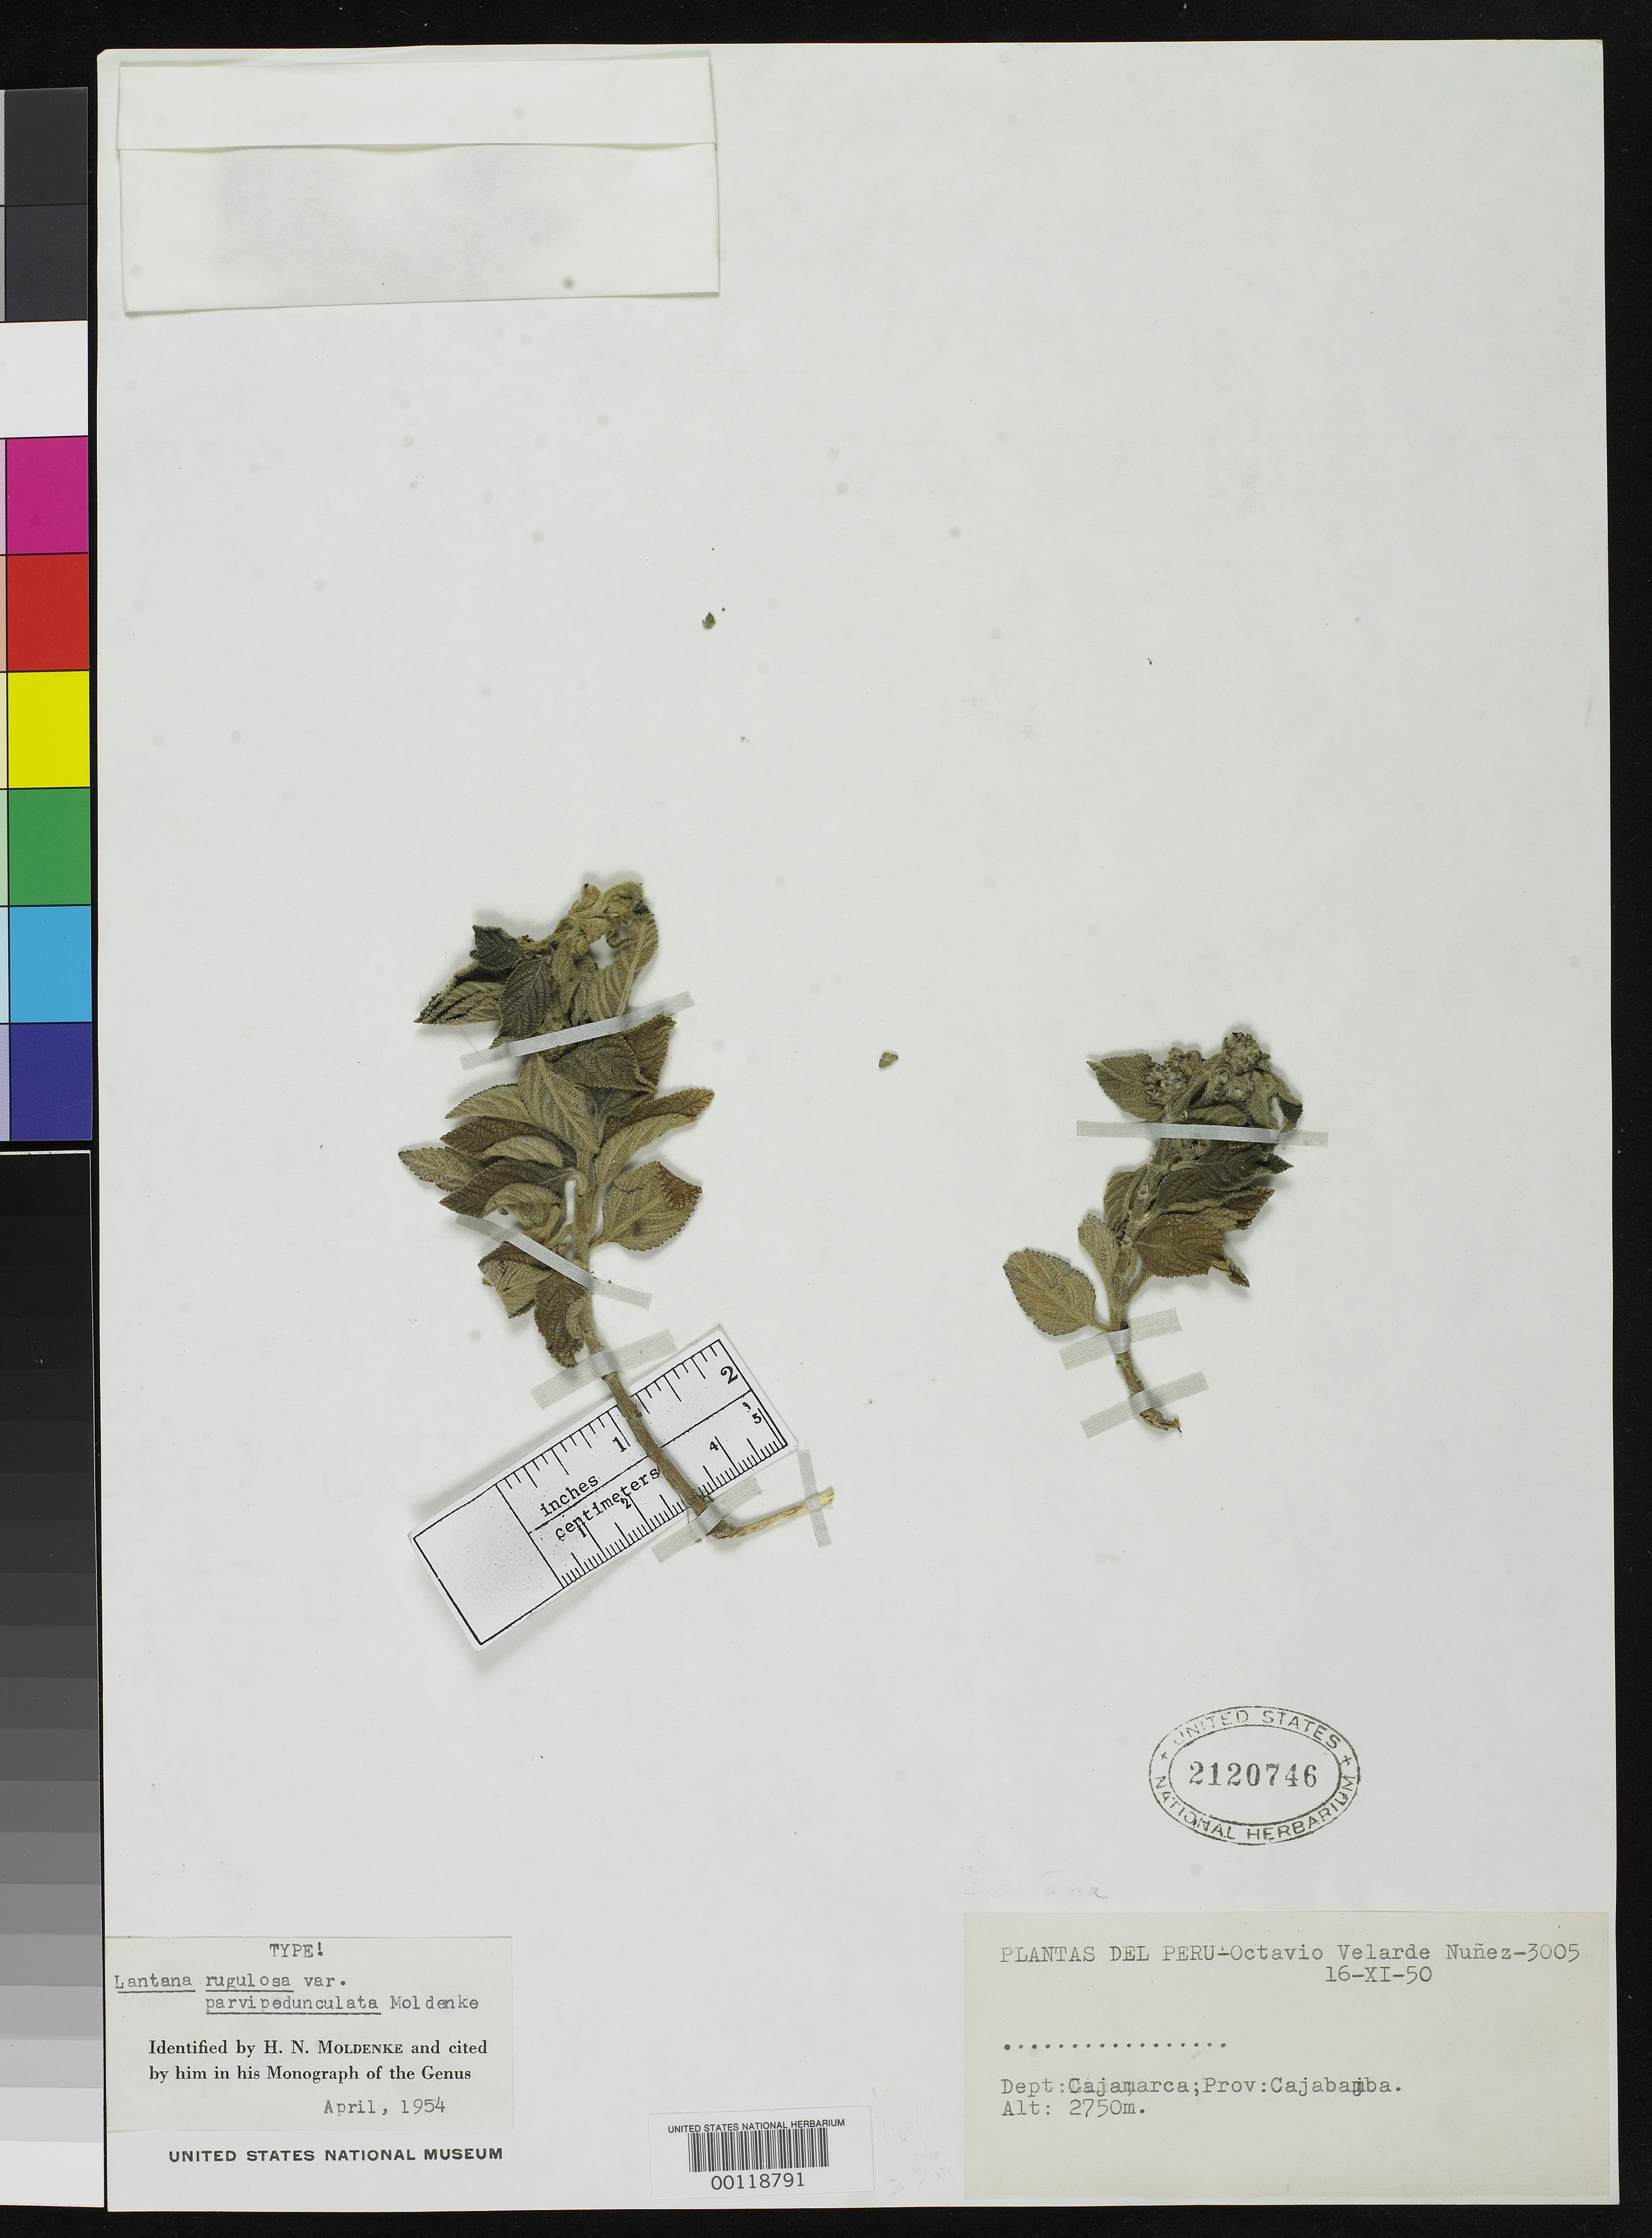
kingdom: Plantae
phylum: Tracheophyta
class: Magnoliopsida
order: Lamiales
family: Verbenaceae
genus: Lantana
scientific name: Lantana rugulosa var. parvipedunculata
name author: Moldenke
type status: Holotype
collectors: O. Nuñez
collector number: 3005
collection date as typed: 16 Nov 1950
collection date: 1950-11-16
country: Peru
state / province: Cajamarca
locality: Cajabamba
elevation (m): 2750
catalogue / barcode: US 2120746